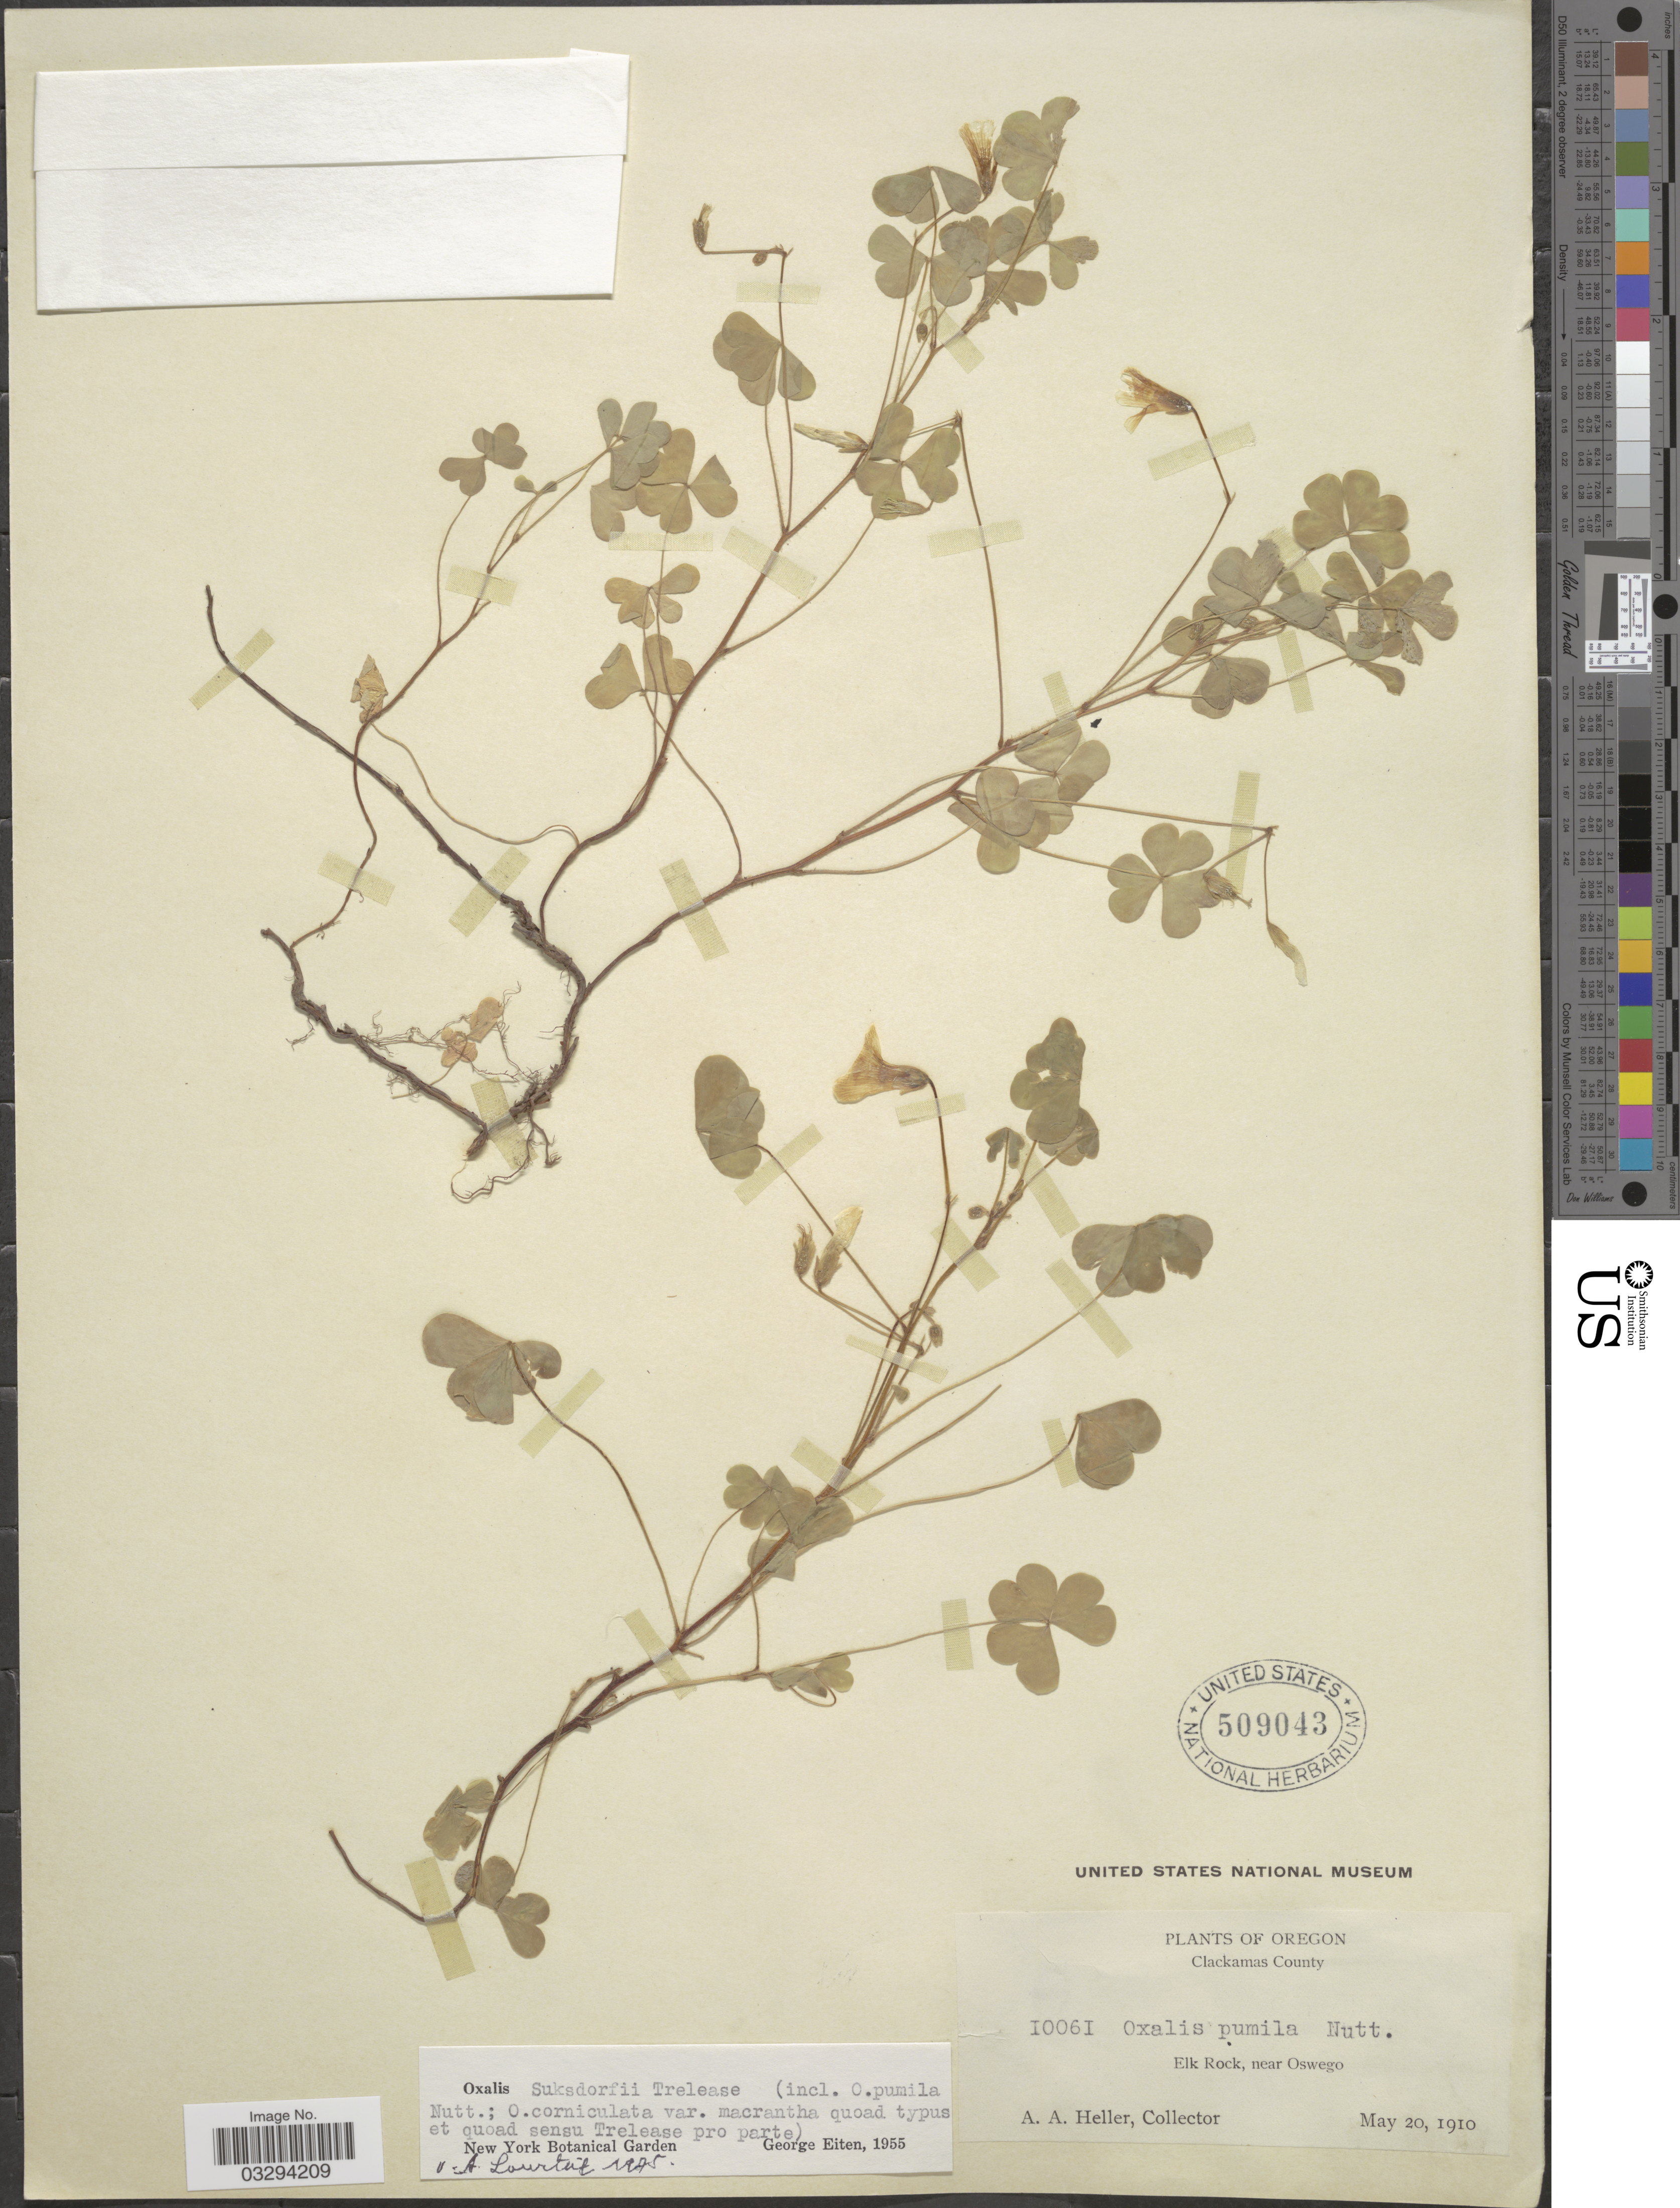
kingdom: Plantae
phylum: Tracheophyta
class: Magnoliopsida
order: Oxalidales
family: Oxalidaceae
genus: Oxalis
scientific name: Oxalis suksdorfii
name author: Trel.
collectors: A. A. Heller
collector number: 10061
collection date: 1910-05-20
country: United States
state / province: Oregon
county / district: Clackamas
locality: Clackamas County. Elk Rock, near Oswego.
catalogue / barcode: US 509043